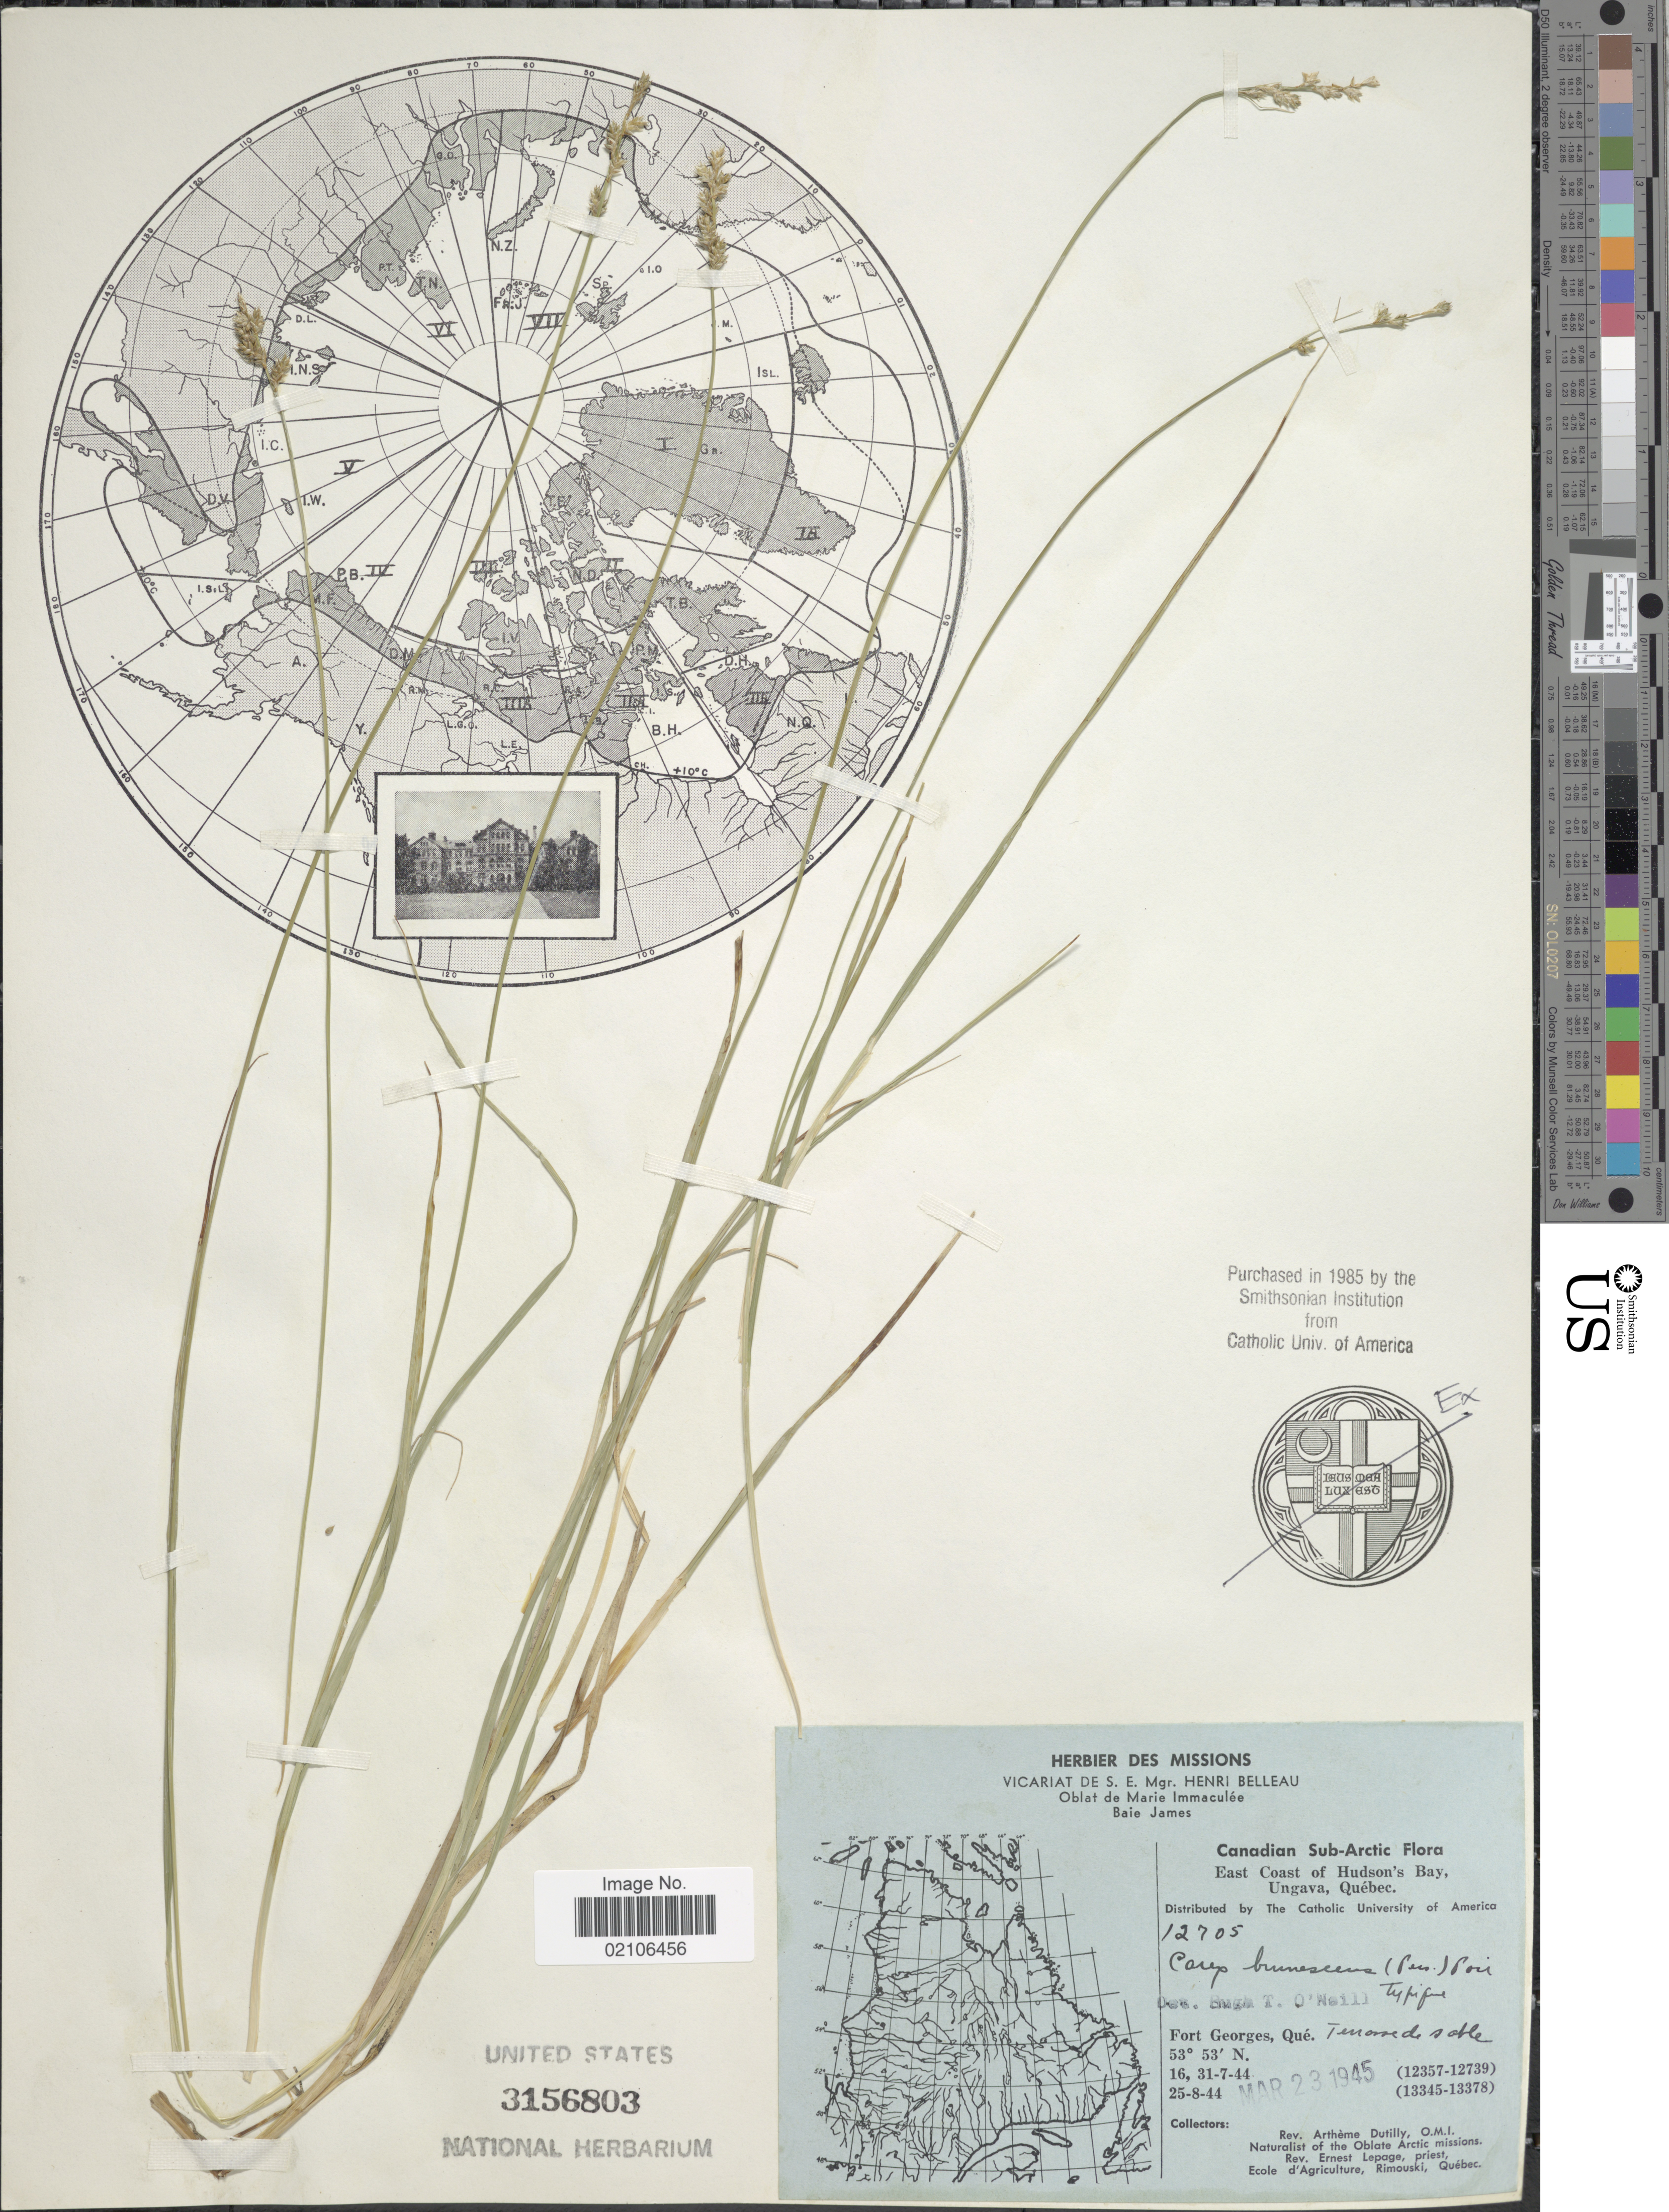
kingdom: Plantae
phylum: Tracheophyta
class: Liliopsida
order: Poales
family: Cyperaceae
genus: Carex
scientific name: Carex brunnescens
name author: (Pers.) Poir.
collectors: A. Dutilly & E. Lepage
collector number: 12705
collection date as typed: Transcribed d/m/y: 16/7/44 to 25/8/44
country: Canada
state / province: Quebec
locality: Canadian Sub-Arctic, East Coast of Hudson's Bay, Ungava, Fort Georges, Que.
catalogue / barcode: US 3156803